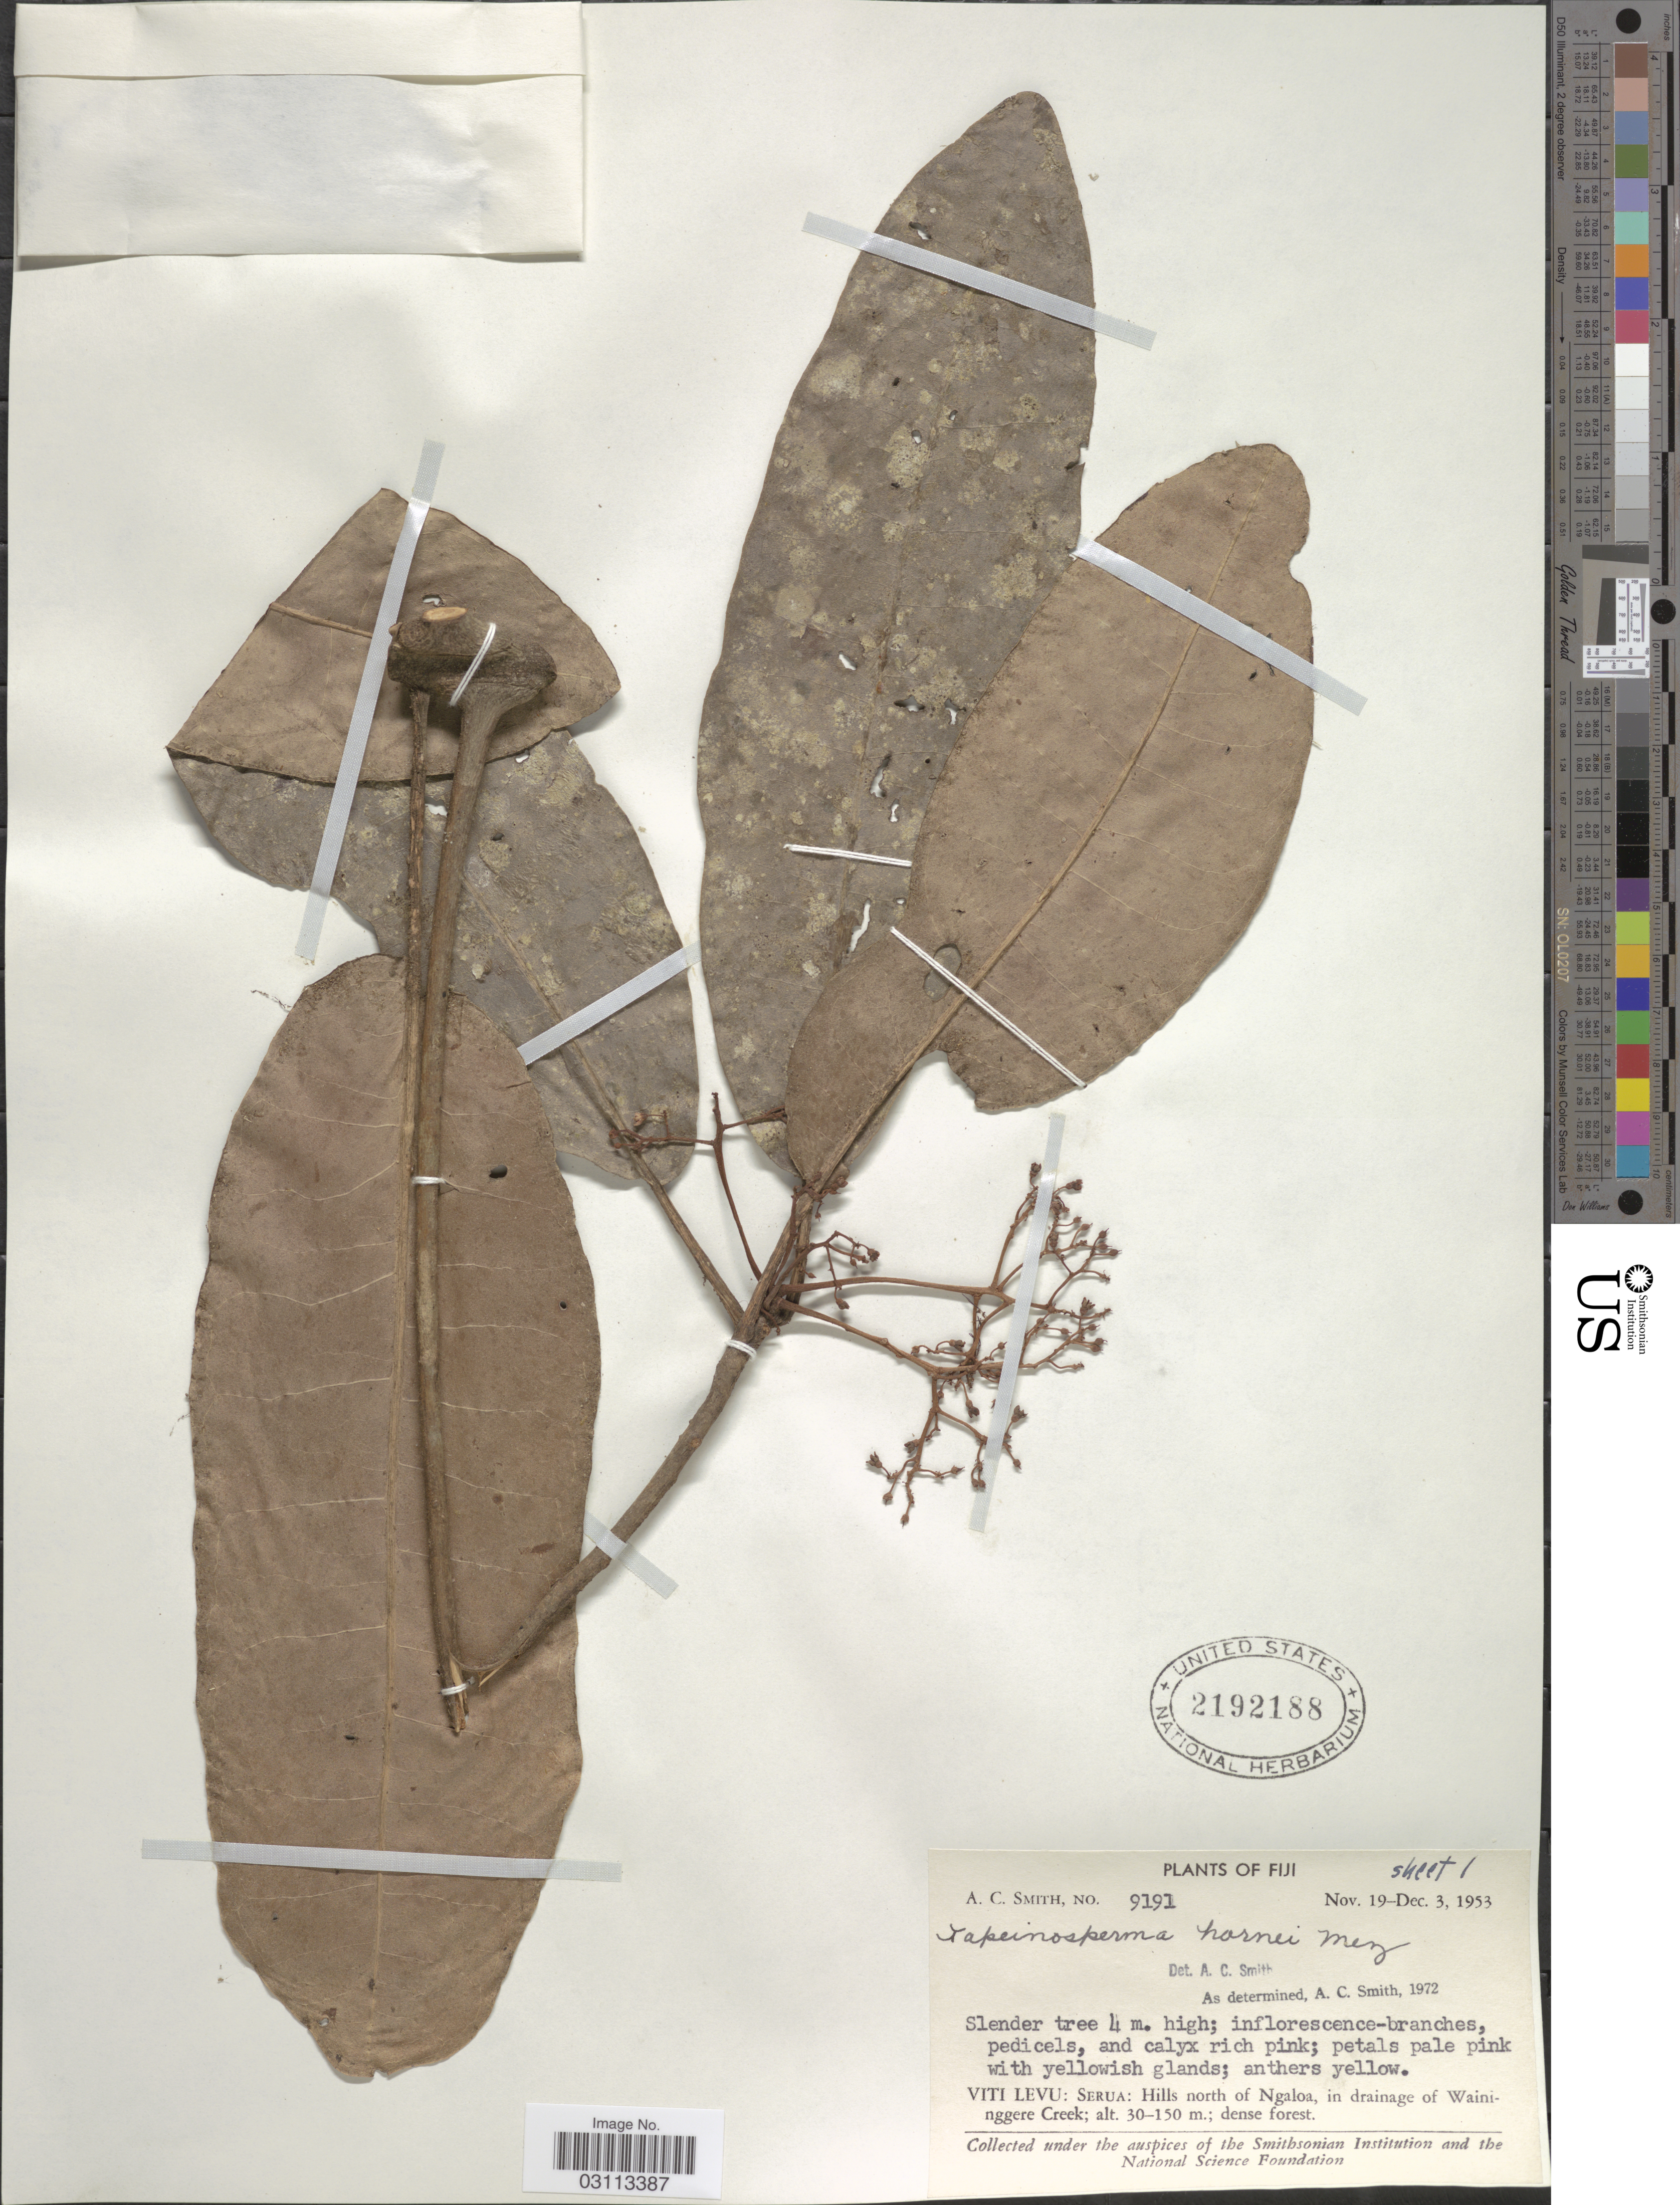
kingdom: Plantae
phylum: Tracheophyta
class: Magnoliopsida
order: Ericales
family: Primulaceae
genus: Tapeinosperma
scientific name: Tapeinosperma hornei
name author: Mez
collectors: A. C. Smith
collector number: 9191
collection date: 1953-11-19/1953-12-03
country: Fiji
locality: Viti Levu: Serua: Hills north of Ngaloa, in drainage of Waininggere Creek.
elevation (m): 30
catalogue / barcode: US 2192188